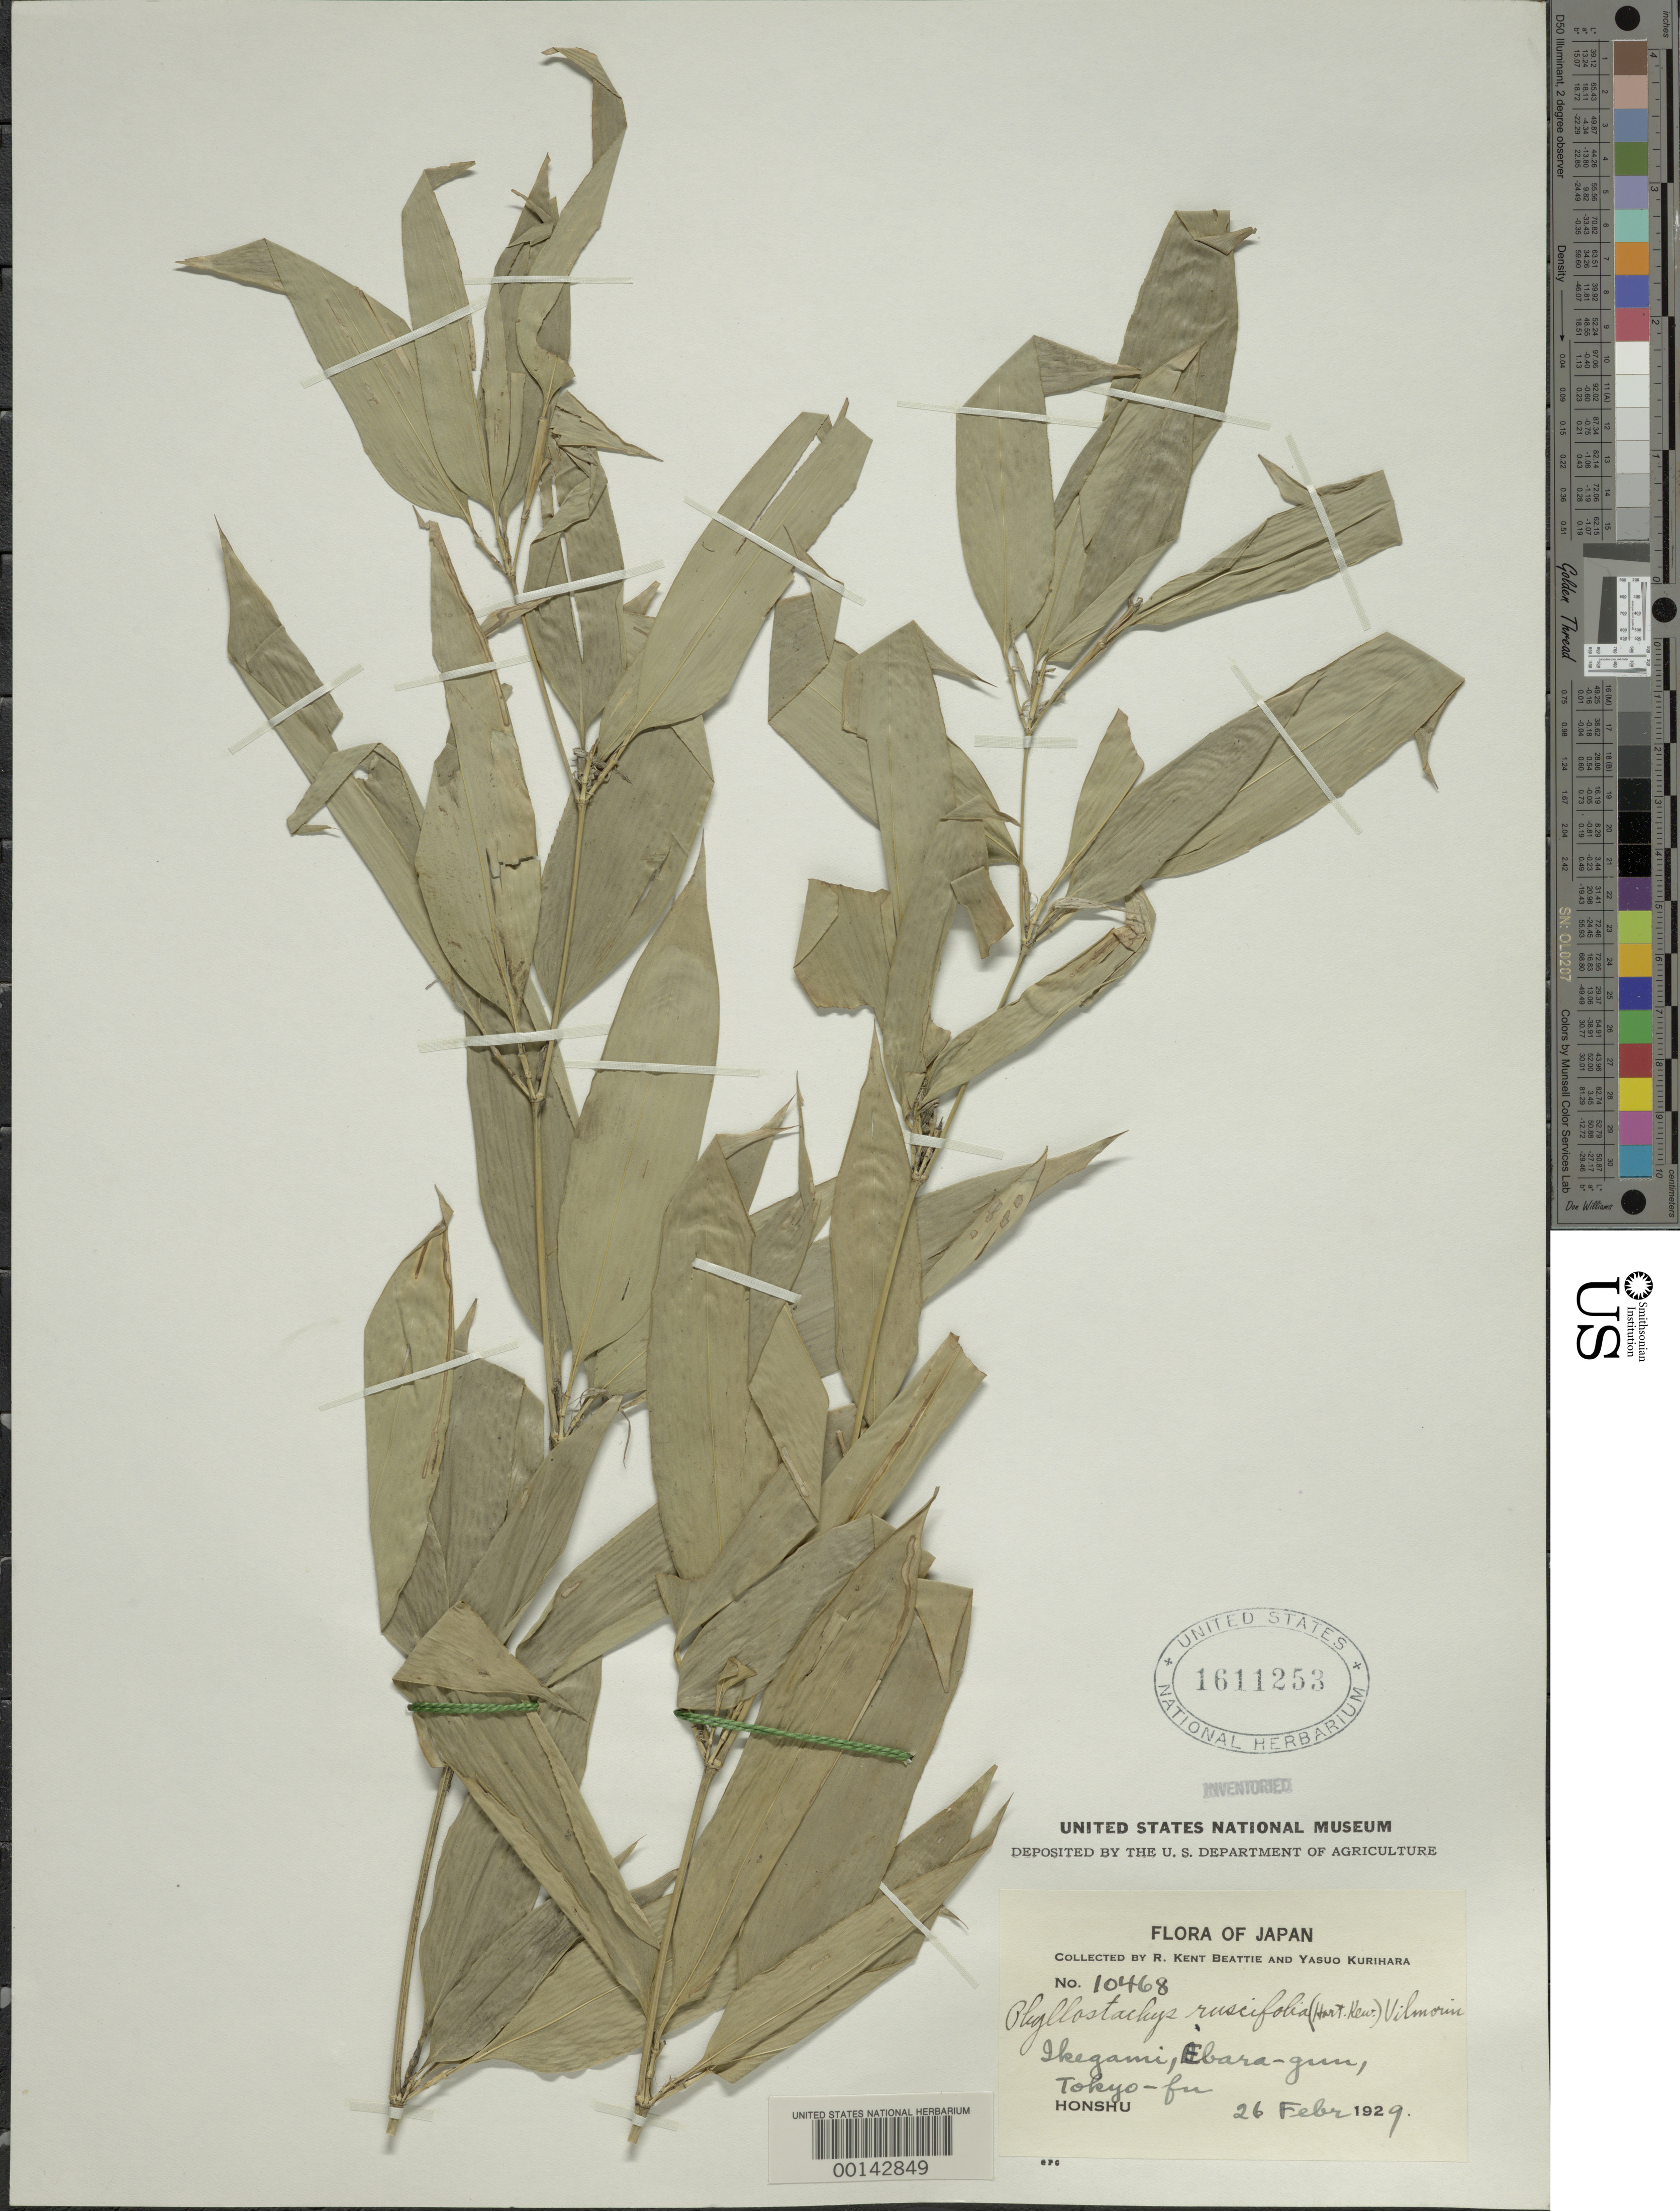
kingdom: Plantae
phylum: Tracheophyta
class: Liliopsida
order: Poales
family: Poaceae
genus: Shibataea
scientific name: Shibataea kumasasa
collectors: R. K. Beattie & Y. Kurihara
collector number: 10468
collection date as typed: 26 Feb 1929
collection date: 1929-02-26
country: Japan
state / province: Tokyo, Federal City of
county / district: Ebara-gun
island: Honshu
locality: Ikegami, ebara-gun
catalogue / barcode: US 1611253